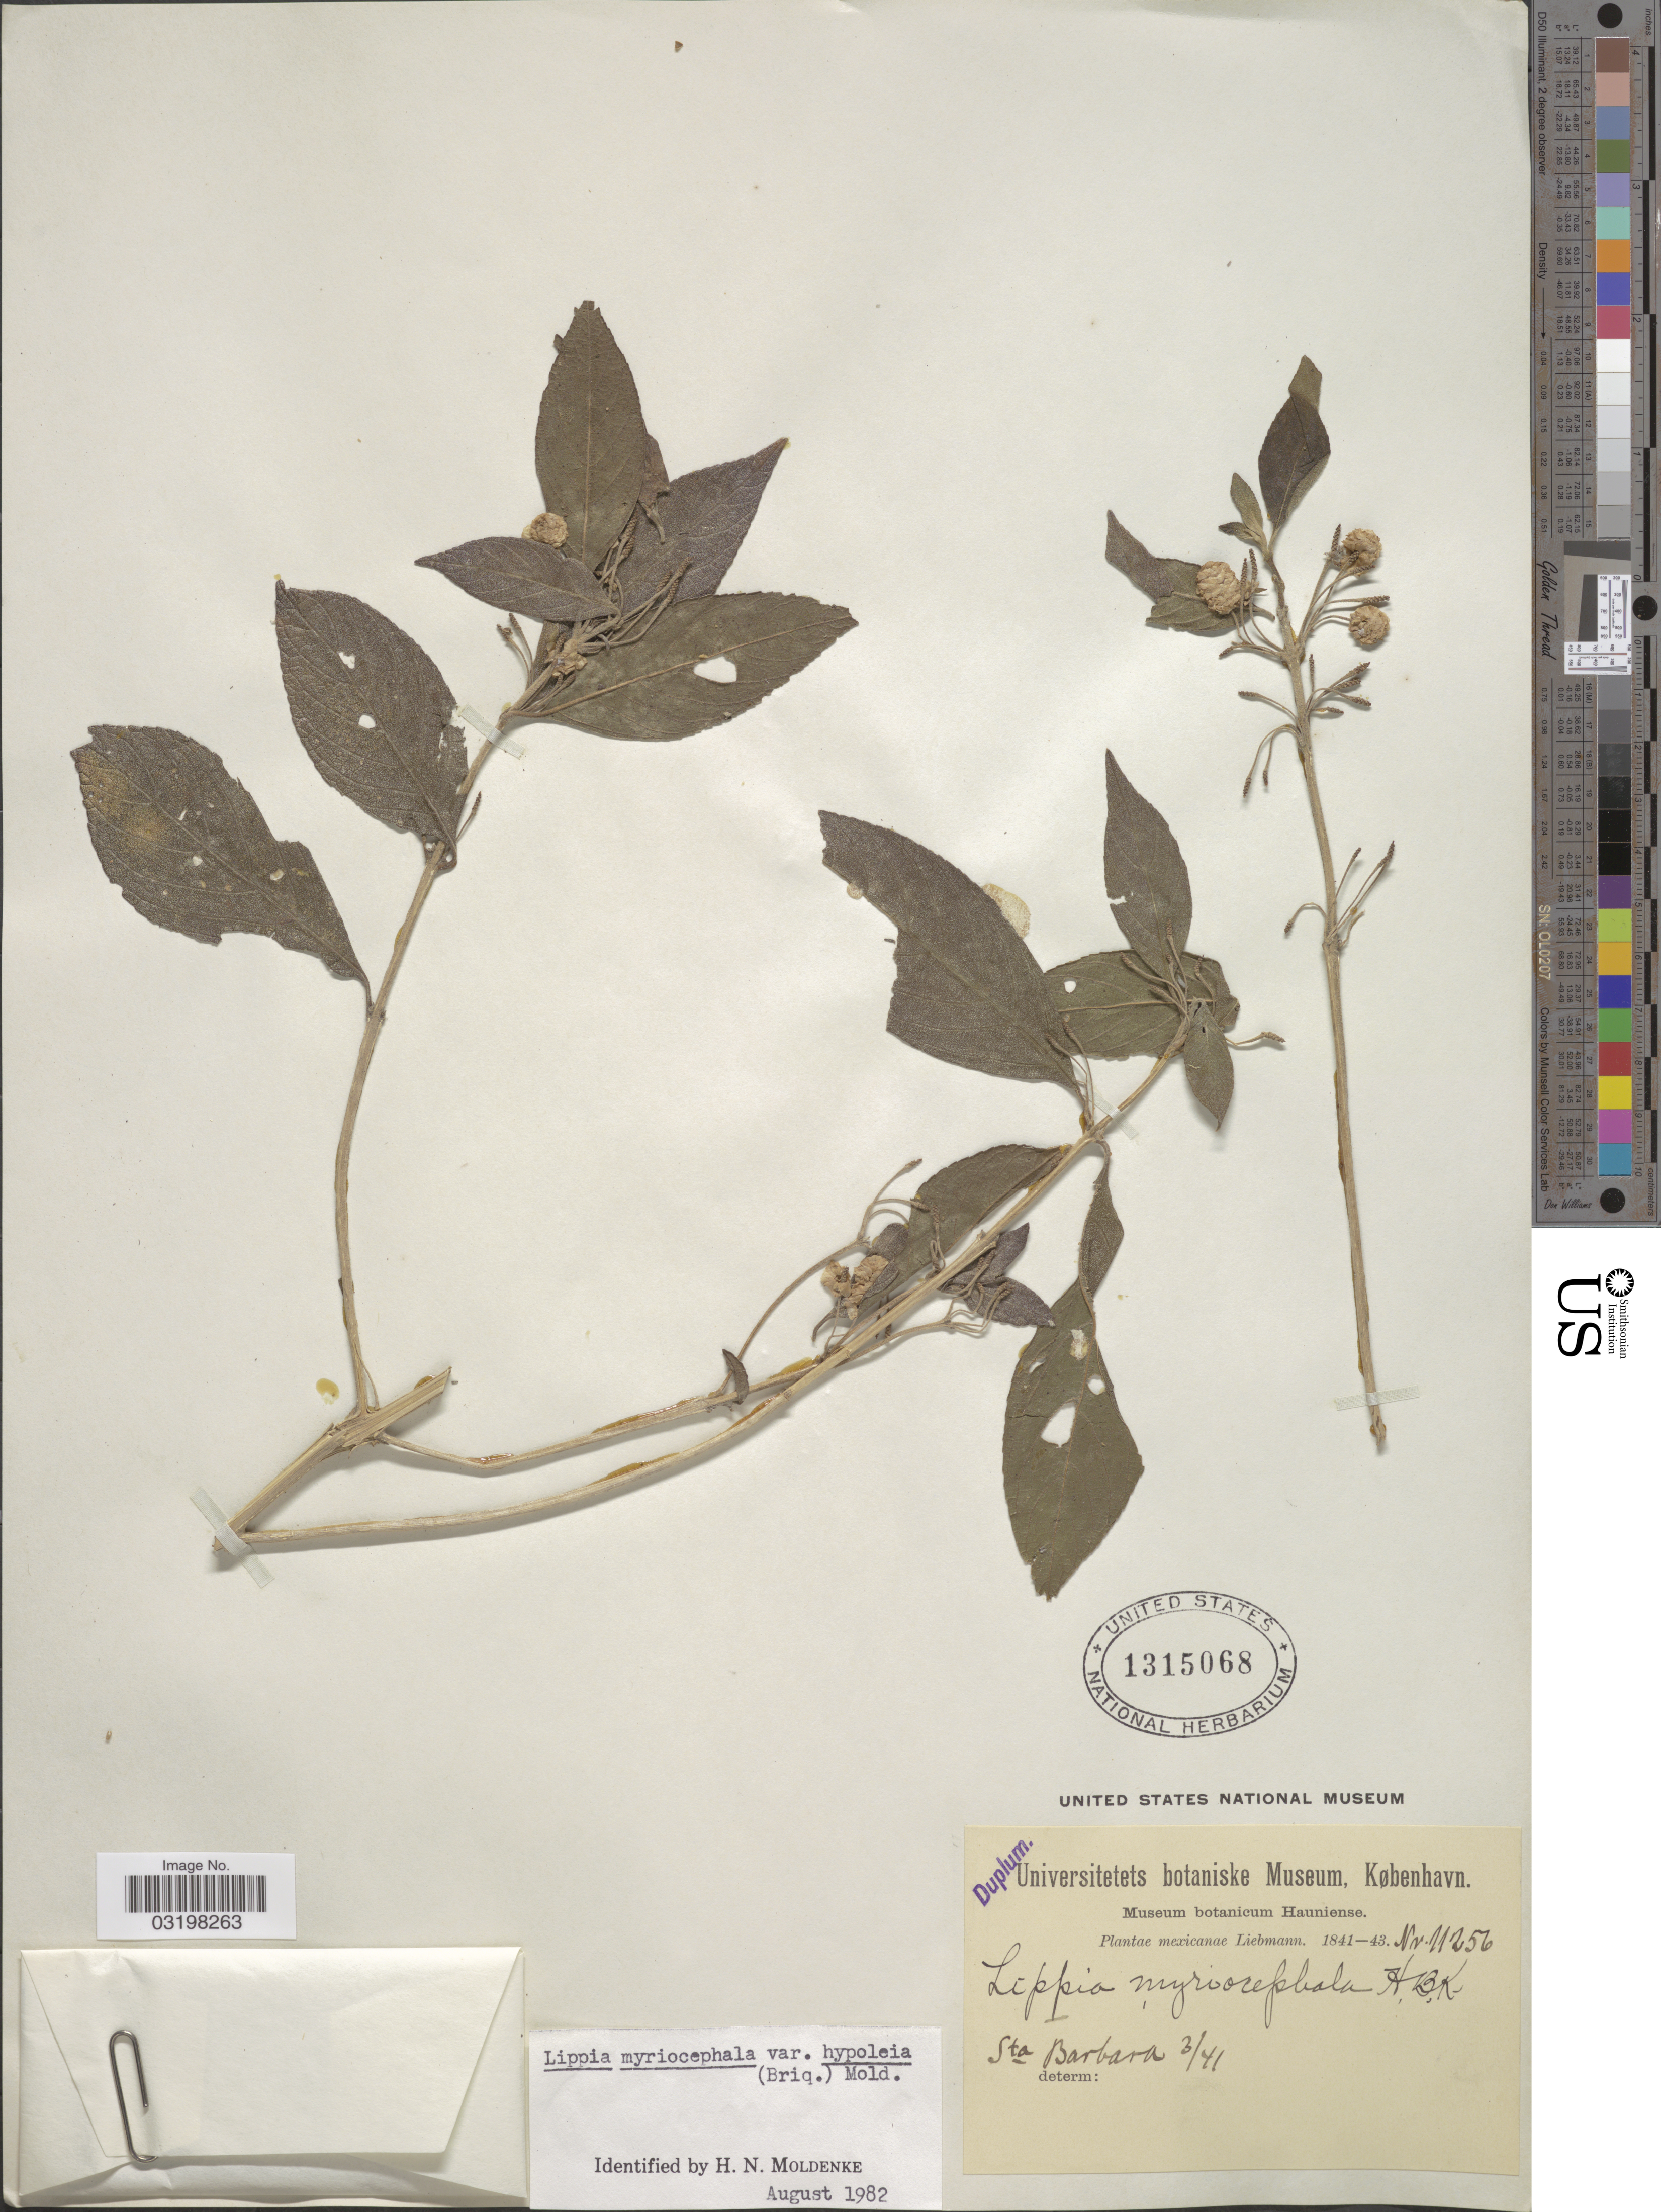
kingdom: Plantae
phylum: Tracheophyta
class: Magnoliopsida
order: Lamiales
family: Verbenaceae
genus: Lippia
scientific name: Lippia myriocephala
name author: Schltdl. & Cham.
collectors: Liebmann, --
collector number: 11256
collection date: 1841-03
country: Mexico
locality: Sta Barbara.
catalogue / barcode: US 1315068